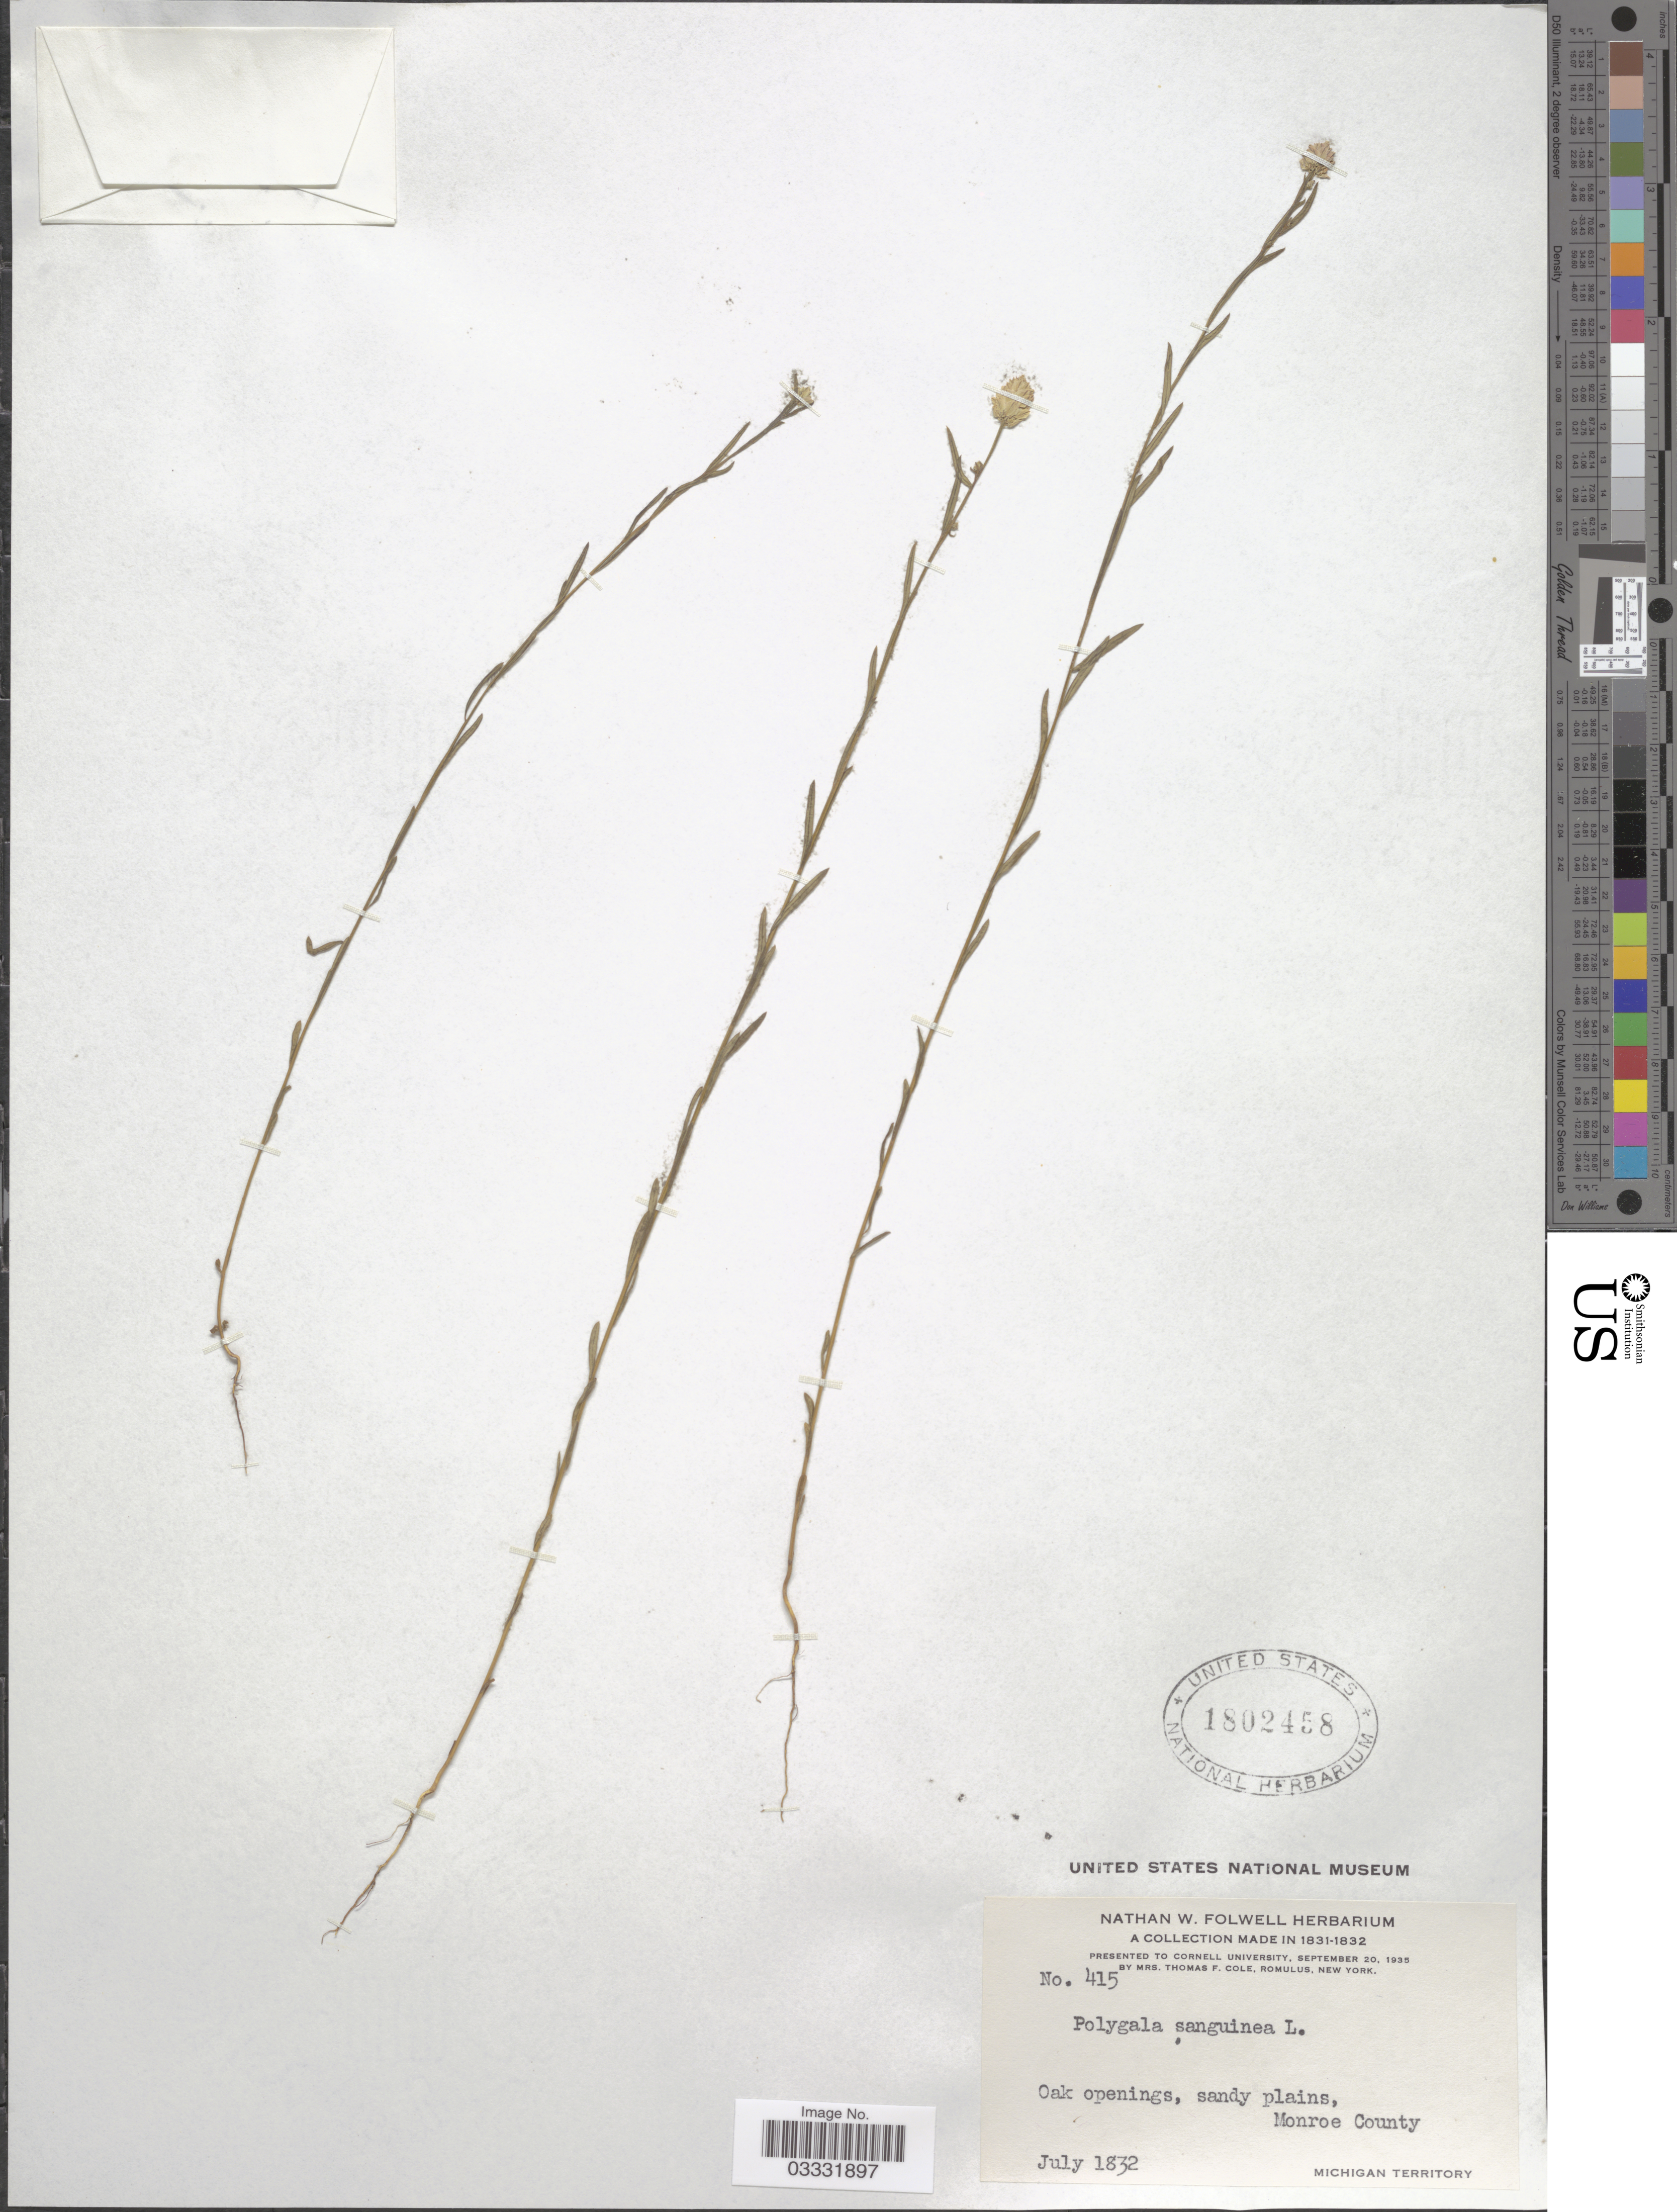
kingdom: Plantae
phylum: Tracheophyta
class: Magnoliopsida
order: Fabales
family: Polygalaceae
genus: Polygala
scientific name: Polygala sanguinea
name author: L.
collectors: ex herb. Nathan W. Folwell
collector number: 415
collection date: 1832-07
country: United States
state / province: Michigan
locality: Monroe County. Michigan Territory.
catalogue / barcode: US 1802458